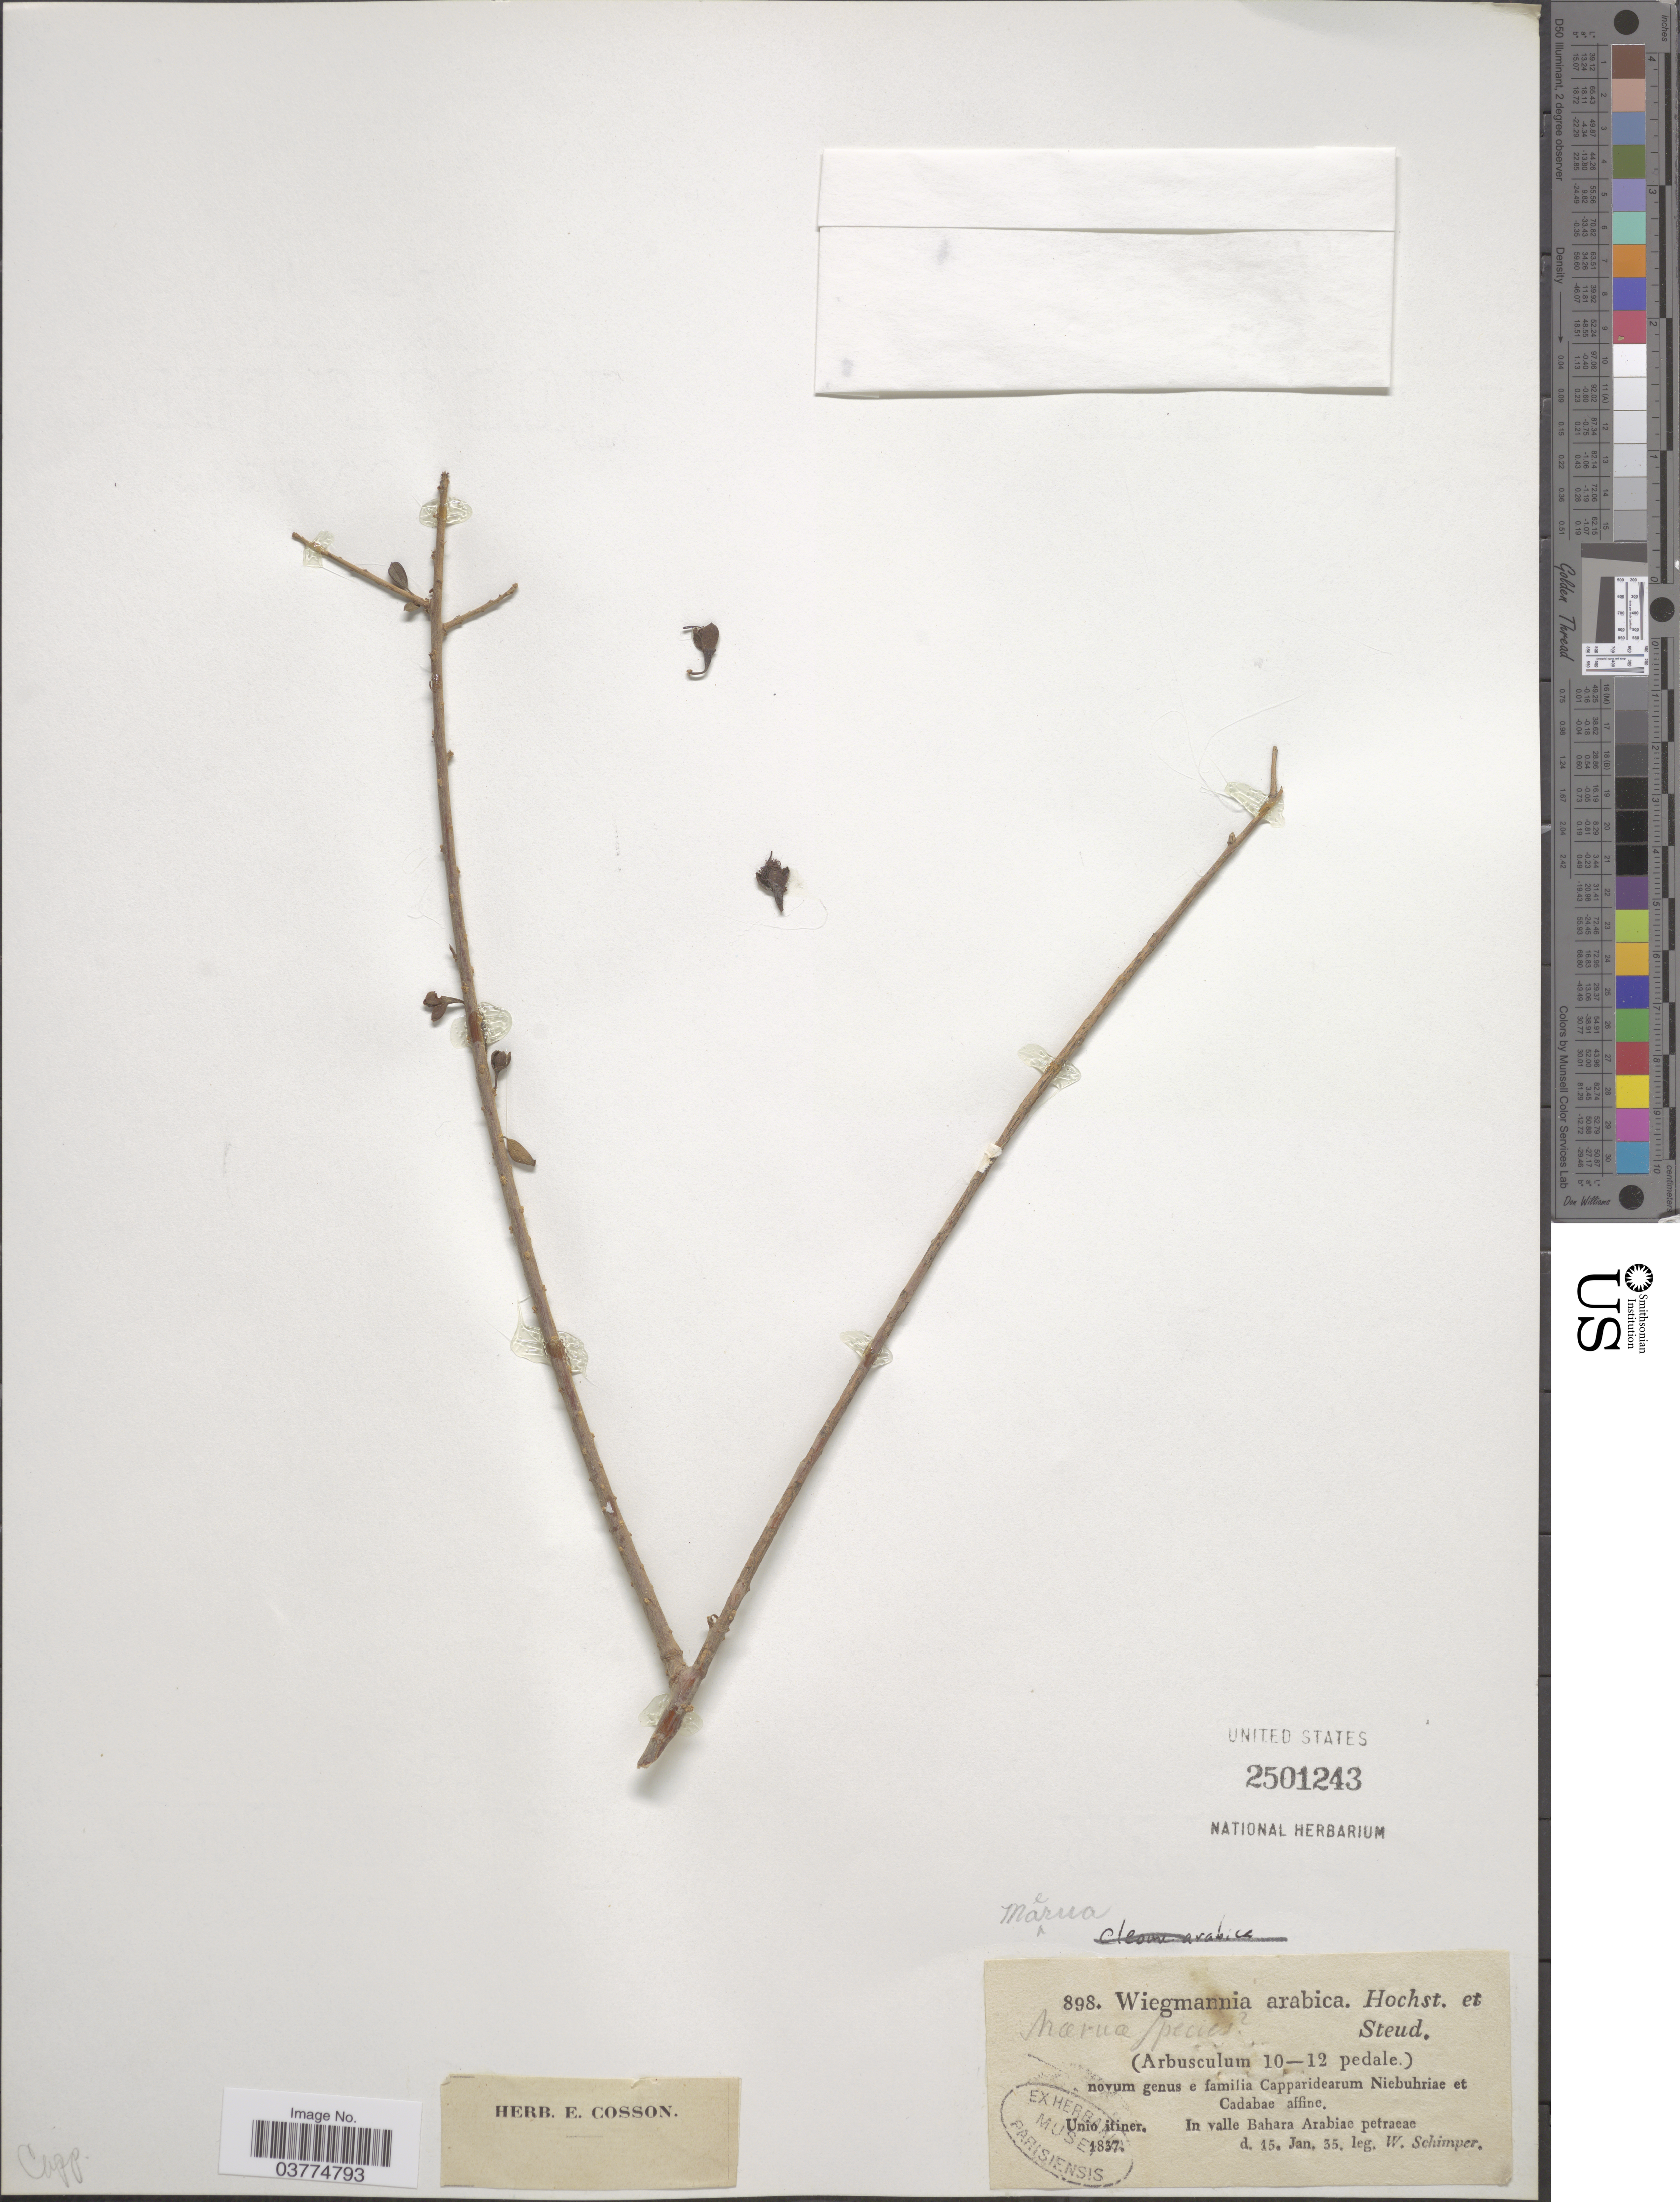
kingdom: Plantae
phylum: Tracheophyta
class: Magnoliopsida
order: Brassicales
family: Capparaceae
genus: Maerua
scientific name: Maerua sp.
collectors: W. Schimper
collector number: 898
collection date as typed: Transcribed d/m/y: 15/1/35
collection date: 1835-01-15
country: Egypt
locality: In valle Bahara Arabiae petraeae. [probaby Sinai]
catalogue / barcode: US 2501243